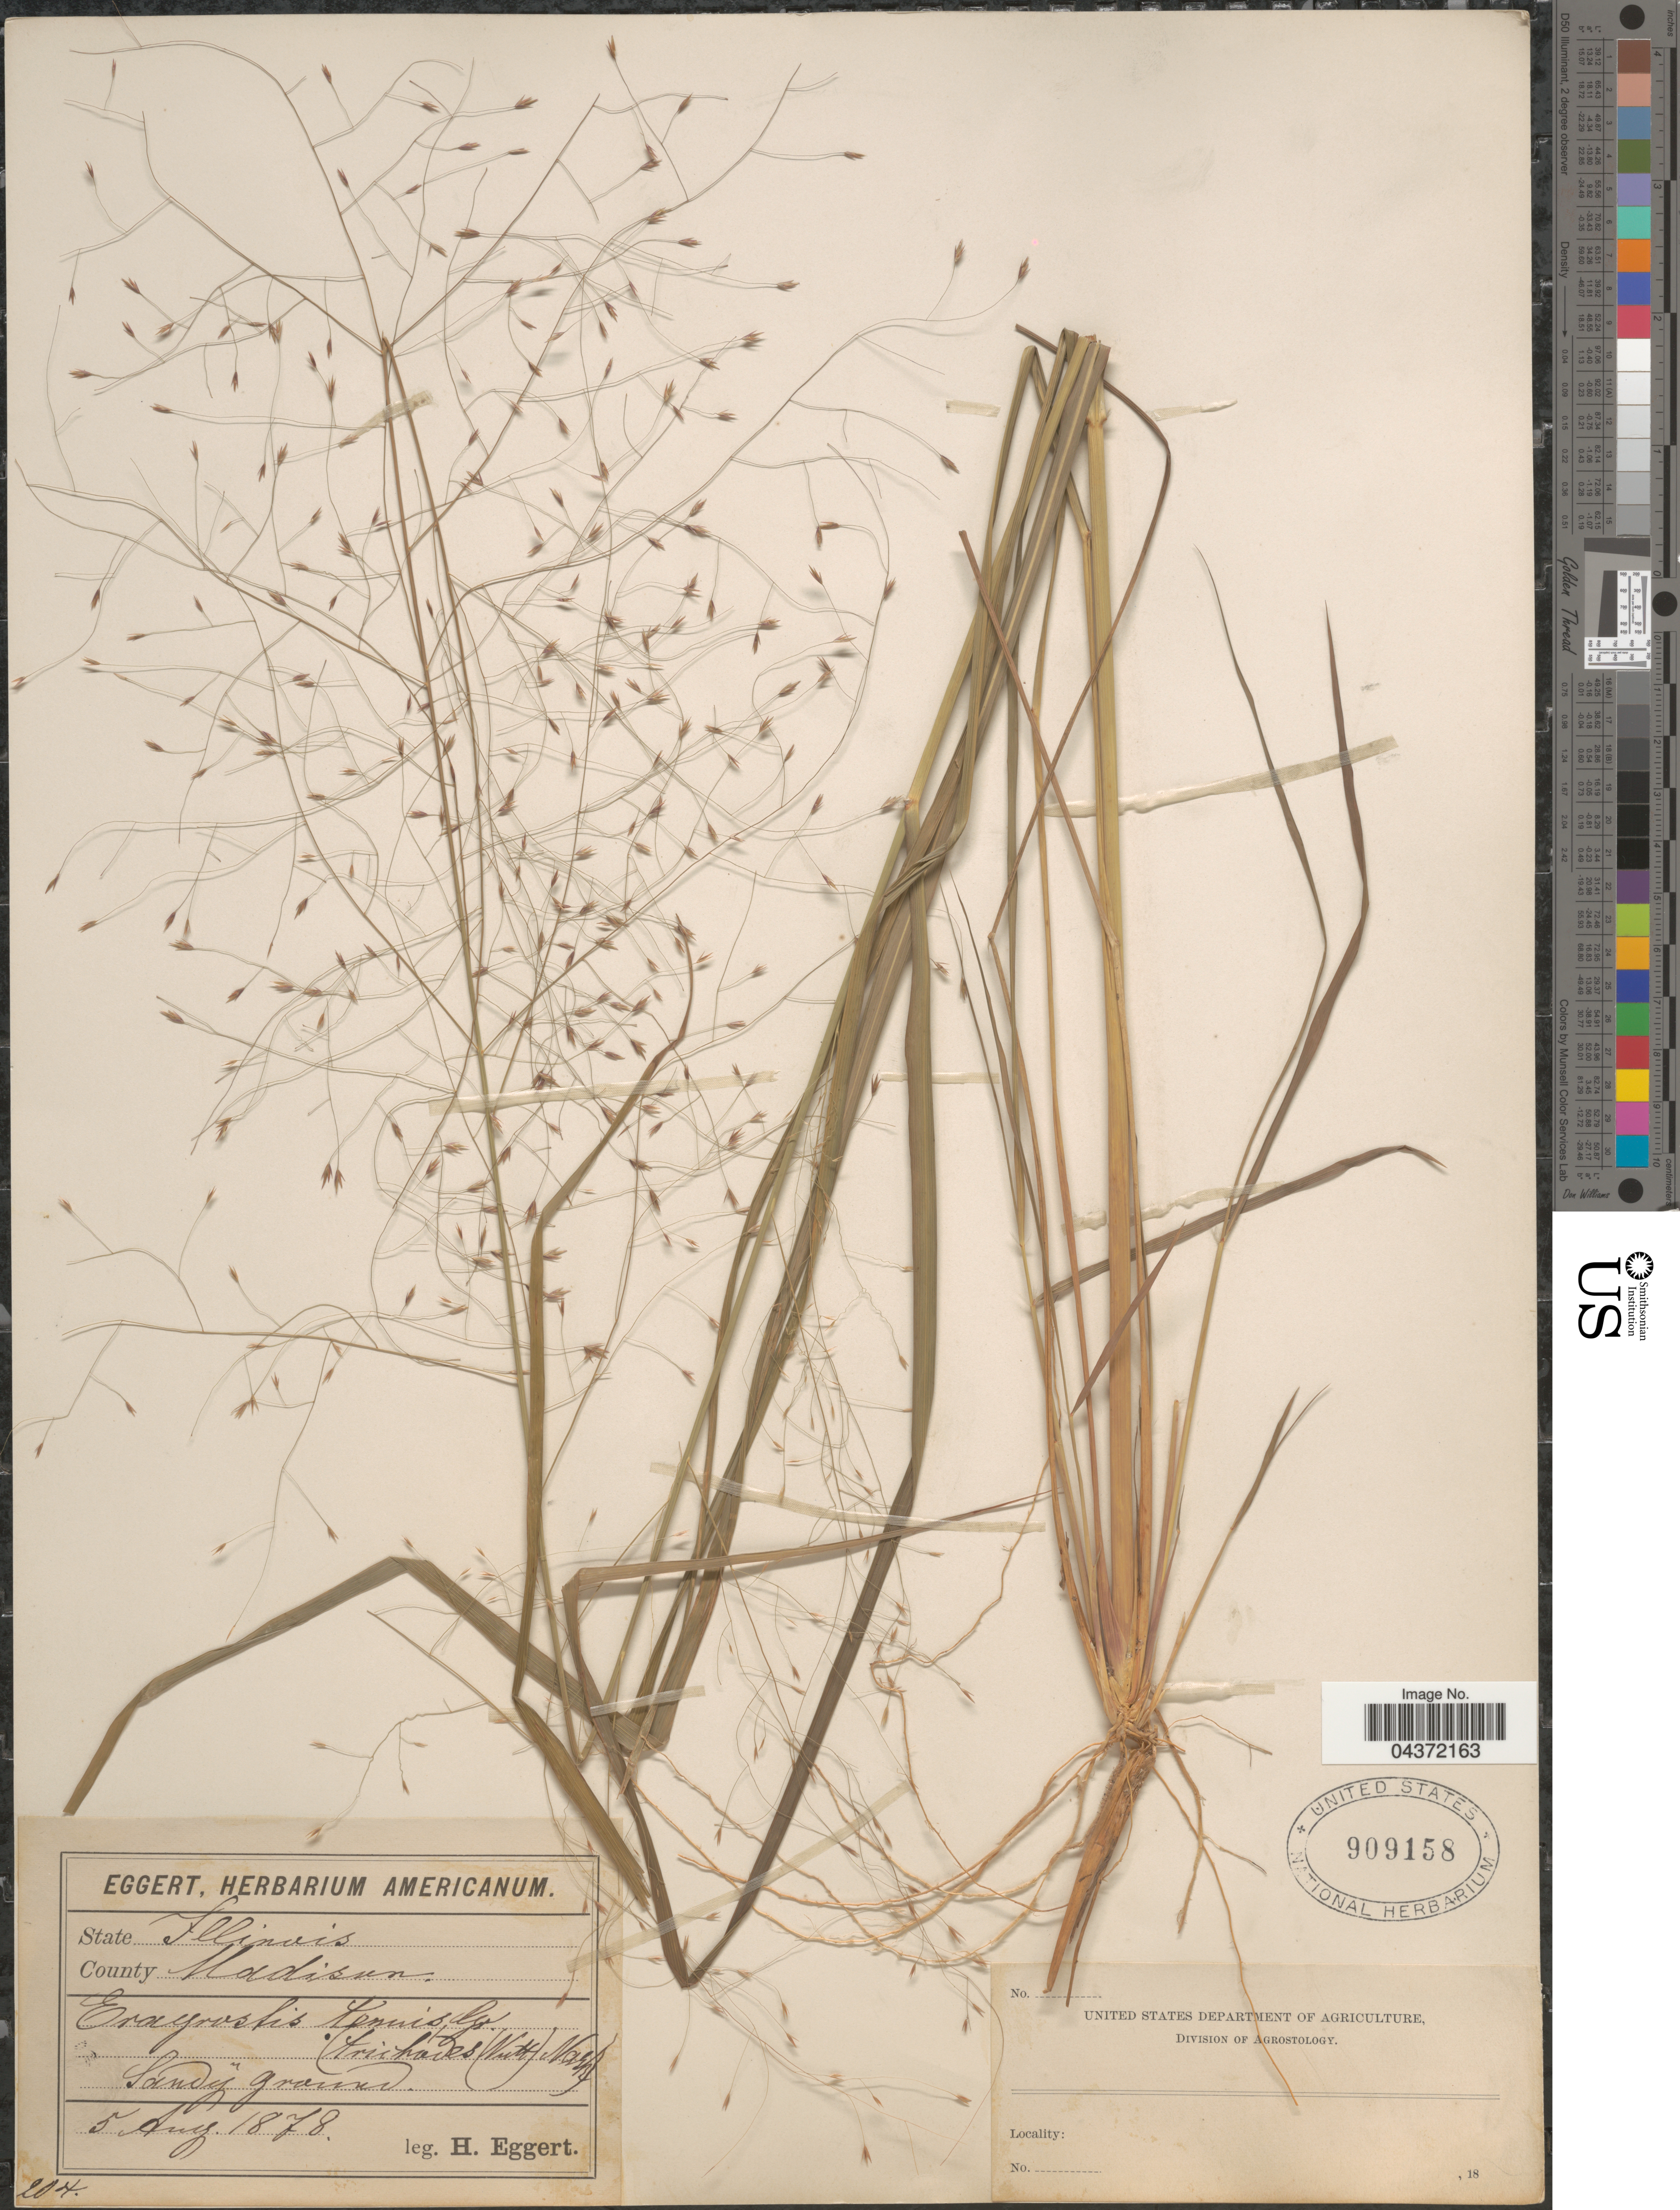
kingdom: Plantae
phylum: Tracheophyta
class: Liliopsida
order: Poales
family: Poaceae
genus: Eragrostis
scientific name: Eragrostis trichodes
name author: (Nutt.) Alph. Wood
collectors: H. Eggert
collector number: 204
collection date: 1878-08-05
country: United States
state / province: Illinois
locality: County Madison.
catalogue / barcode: US 909158